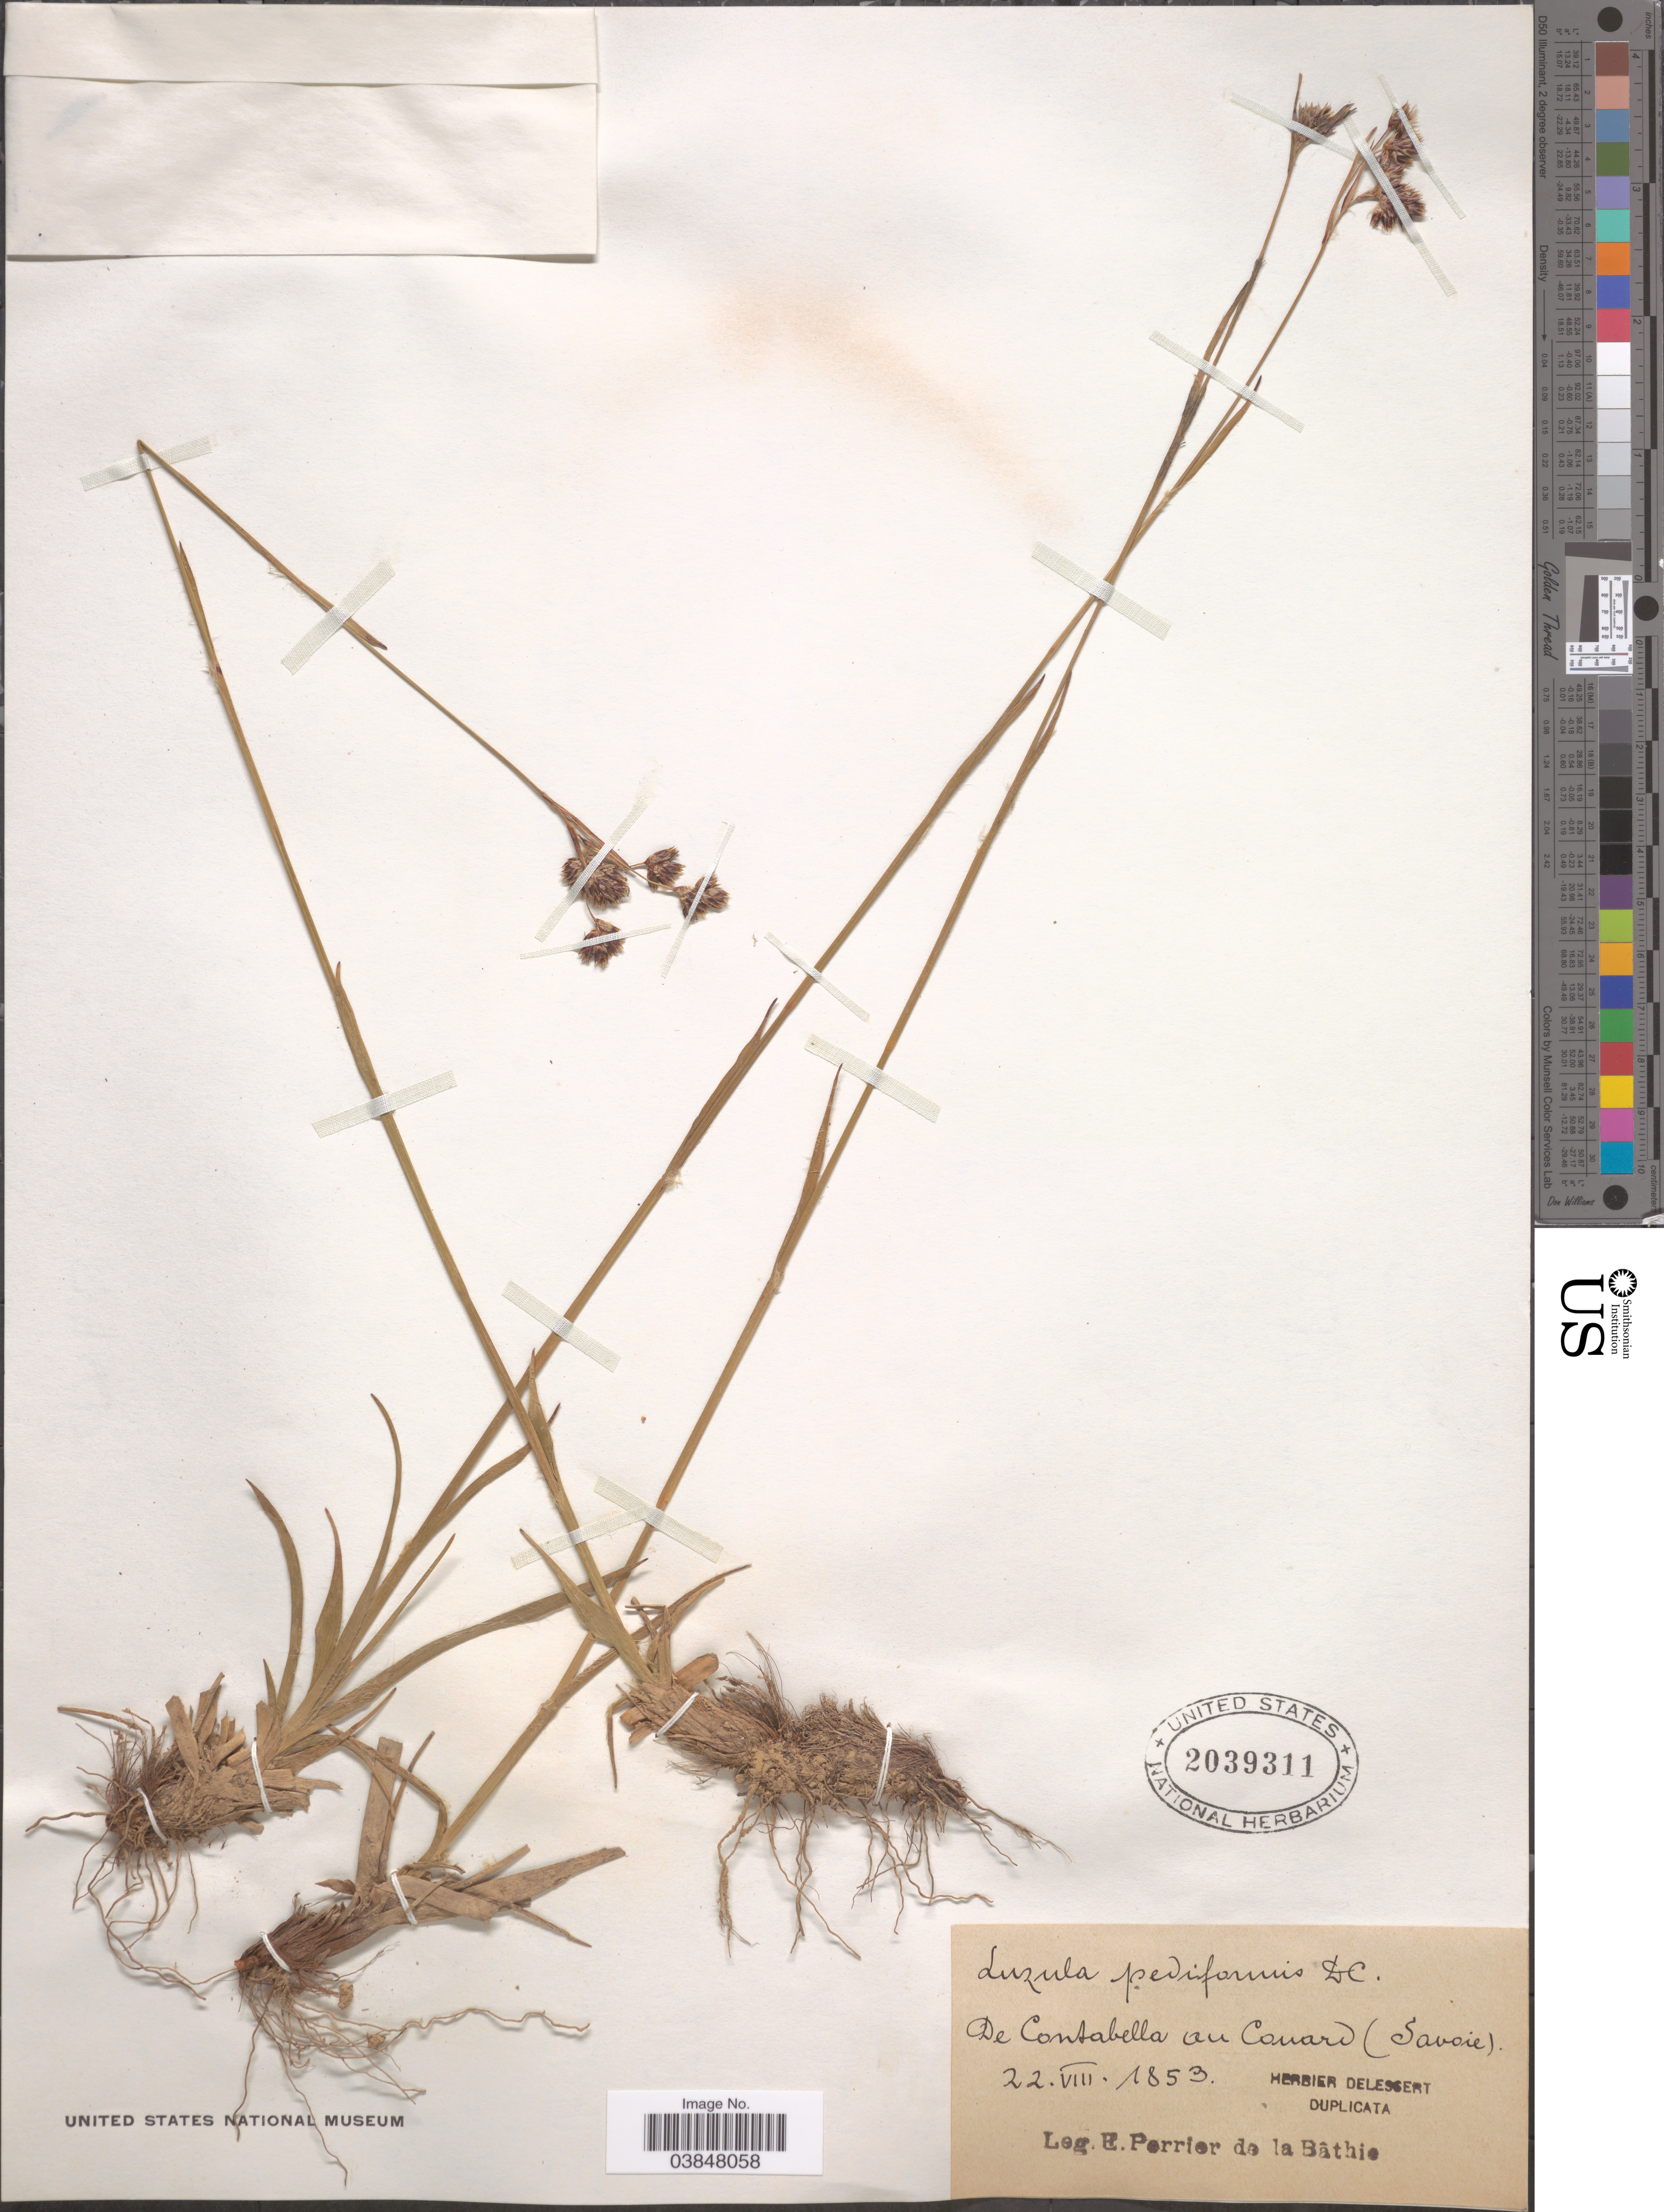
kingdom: Plantae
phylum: Tracheophyta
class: Liliopsida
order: Poales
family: Juncaceae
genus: Luzula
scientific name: Luzula pediformis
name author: (Chaix) DC.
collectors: E. Perrier de la Bâthie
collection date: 1853-08-22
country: France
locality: De Contabella au Conard (Savoie).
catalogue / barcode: US 2039311